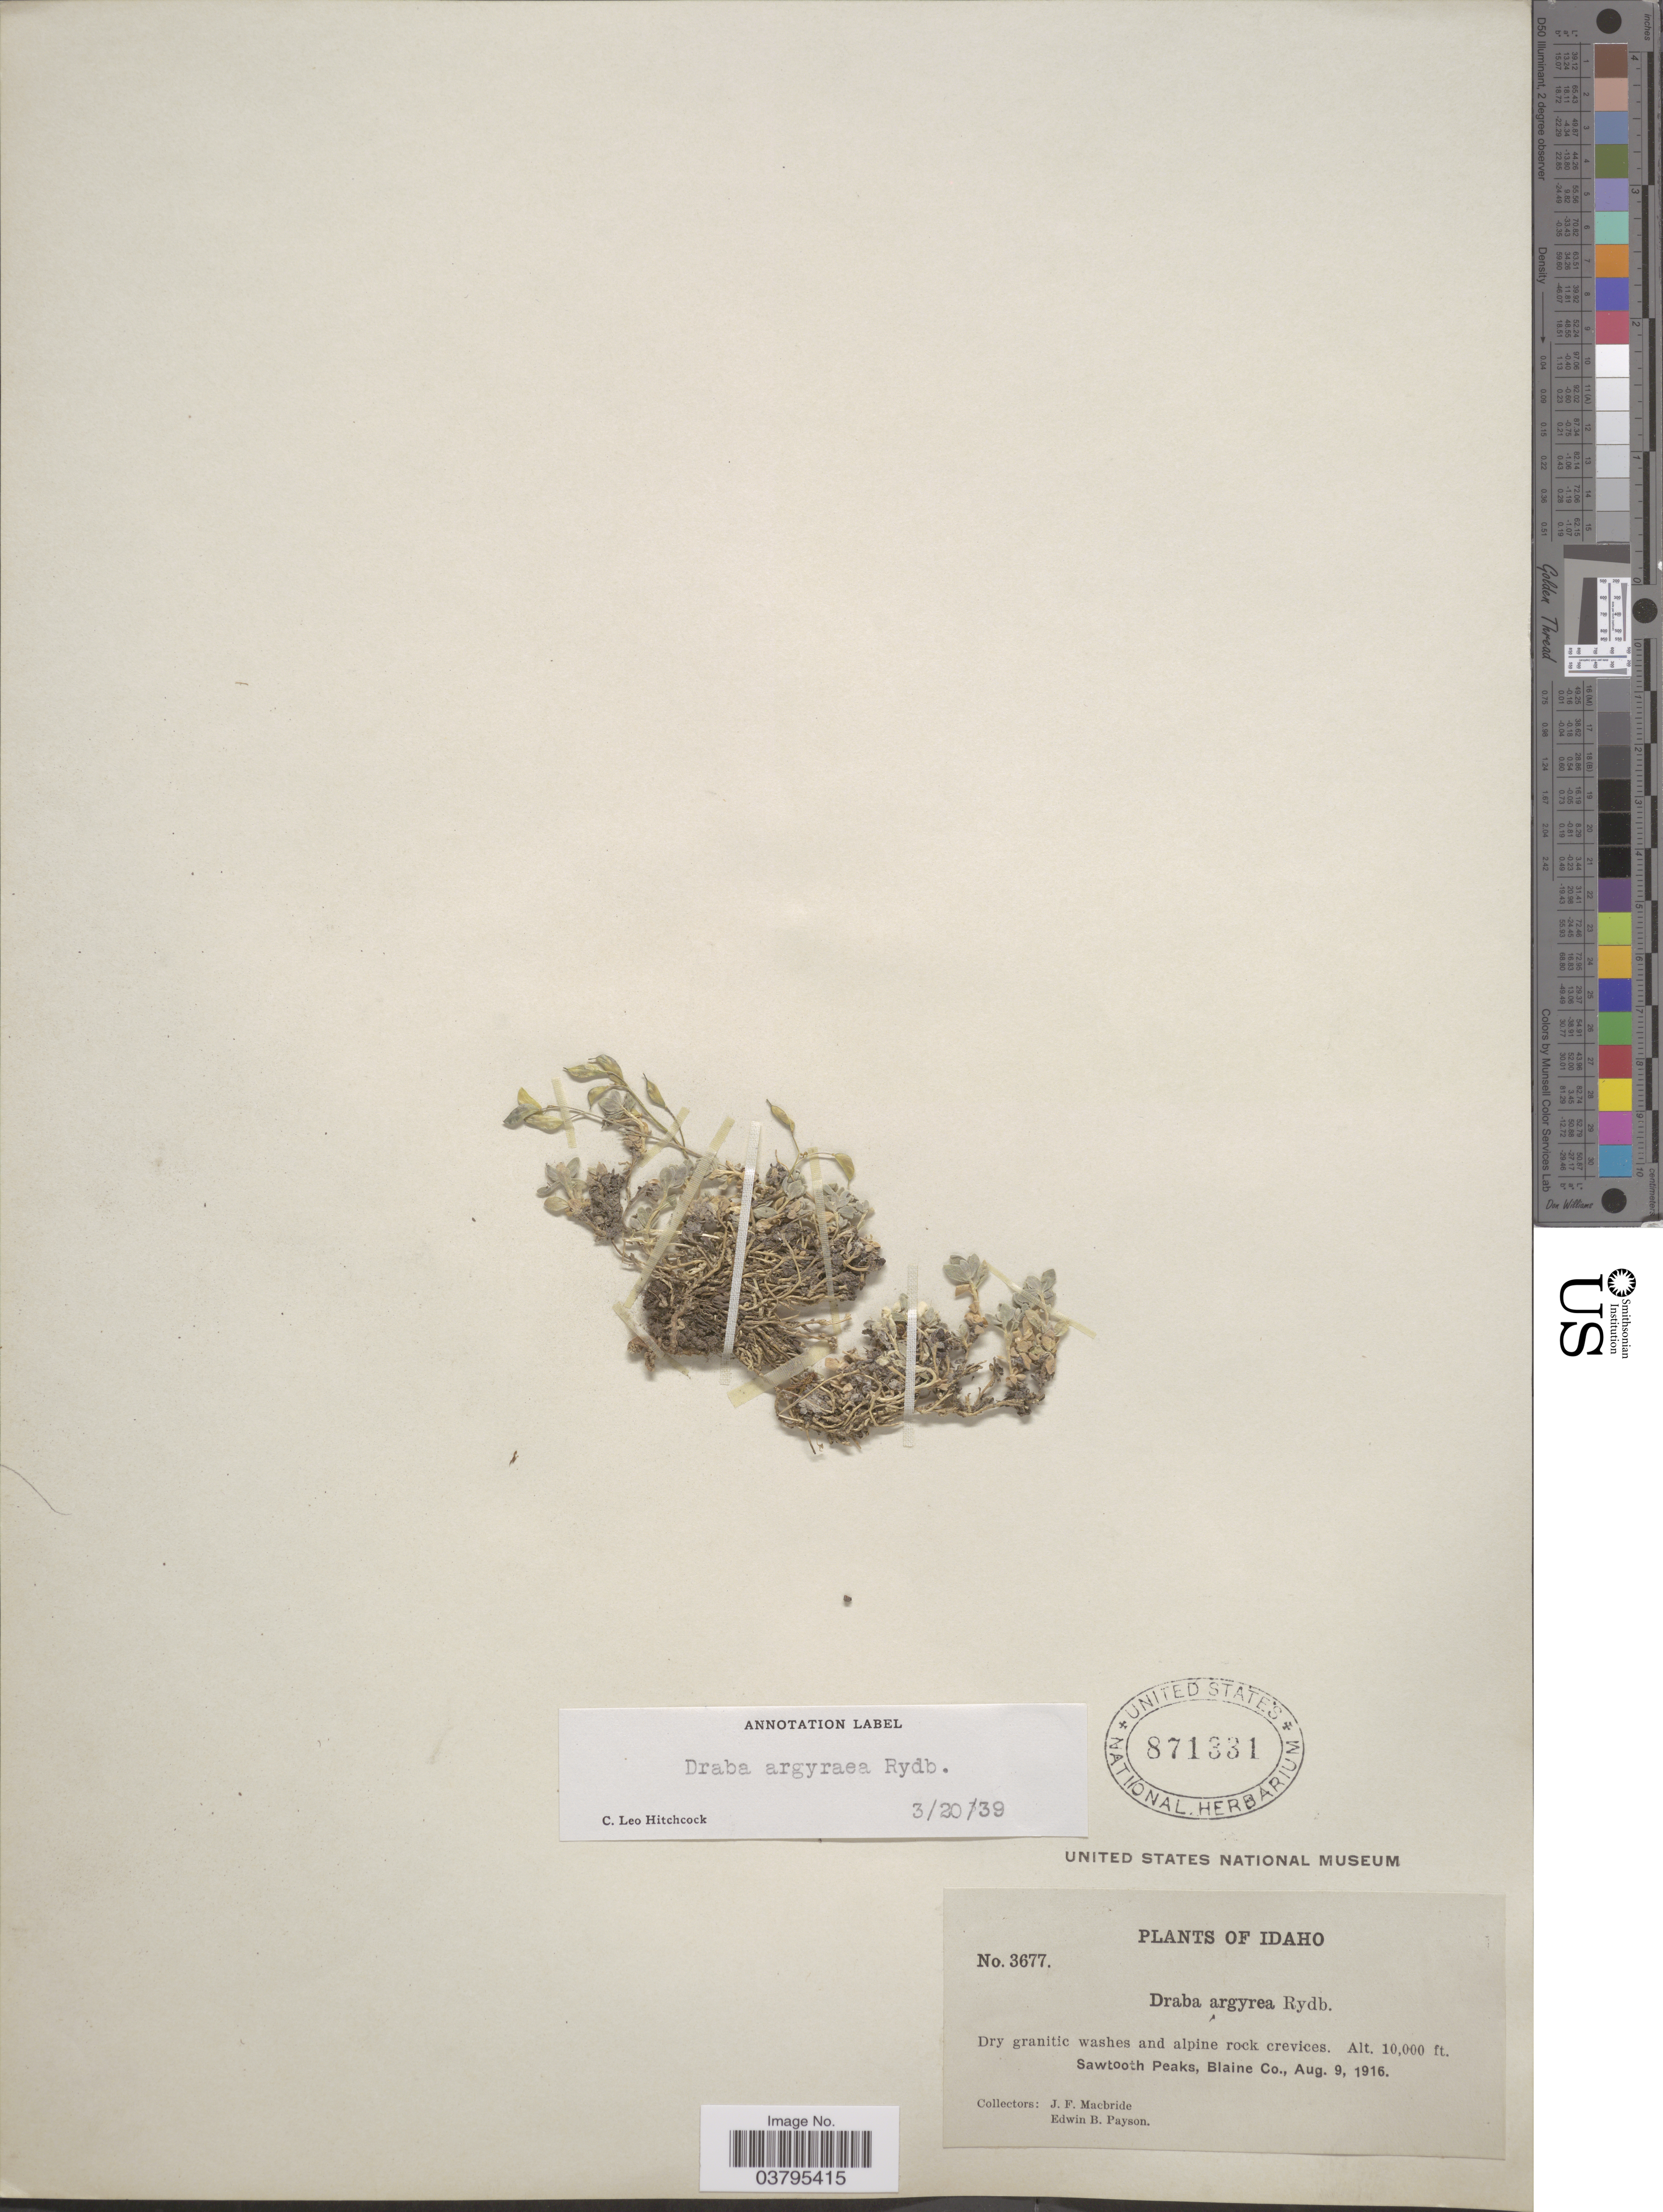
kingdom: Plantae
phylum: Tracheophyta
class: Magnoliopsida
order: Brassicales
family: Brassicaceae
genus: Draba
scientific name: Draba argyrea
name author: Rydb.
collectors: J. F. Macbride & E. B. Payson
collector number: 3677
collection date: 1916-08-09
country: United States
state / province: Idaho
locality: Sawtooth Peaks, Blaine Co.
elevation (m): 3048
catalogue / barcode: US 871331